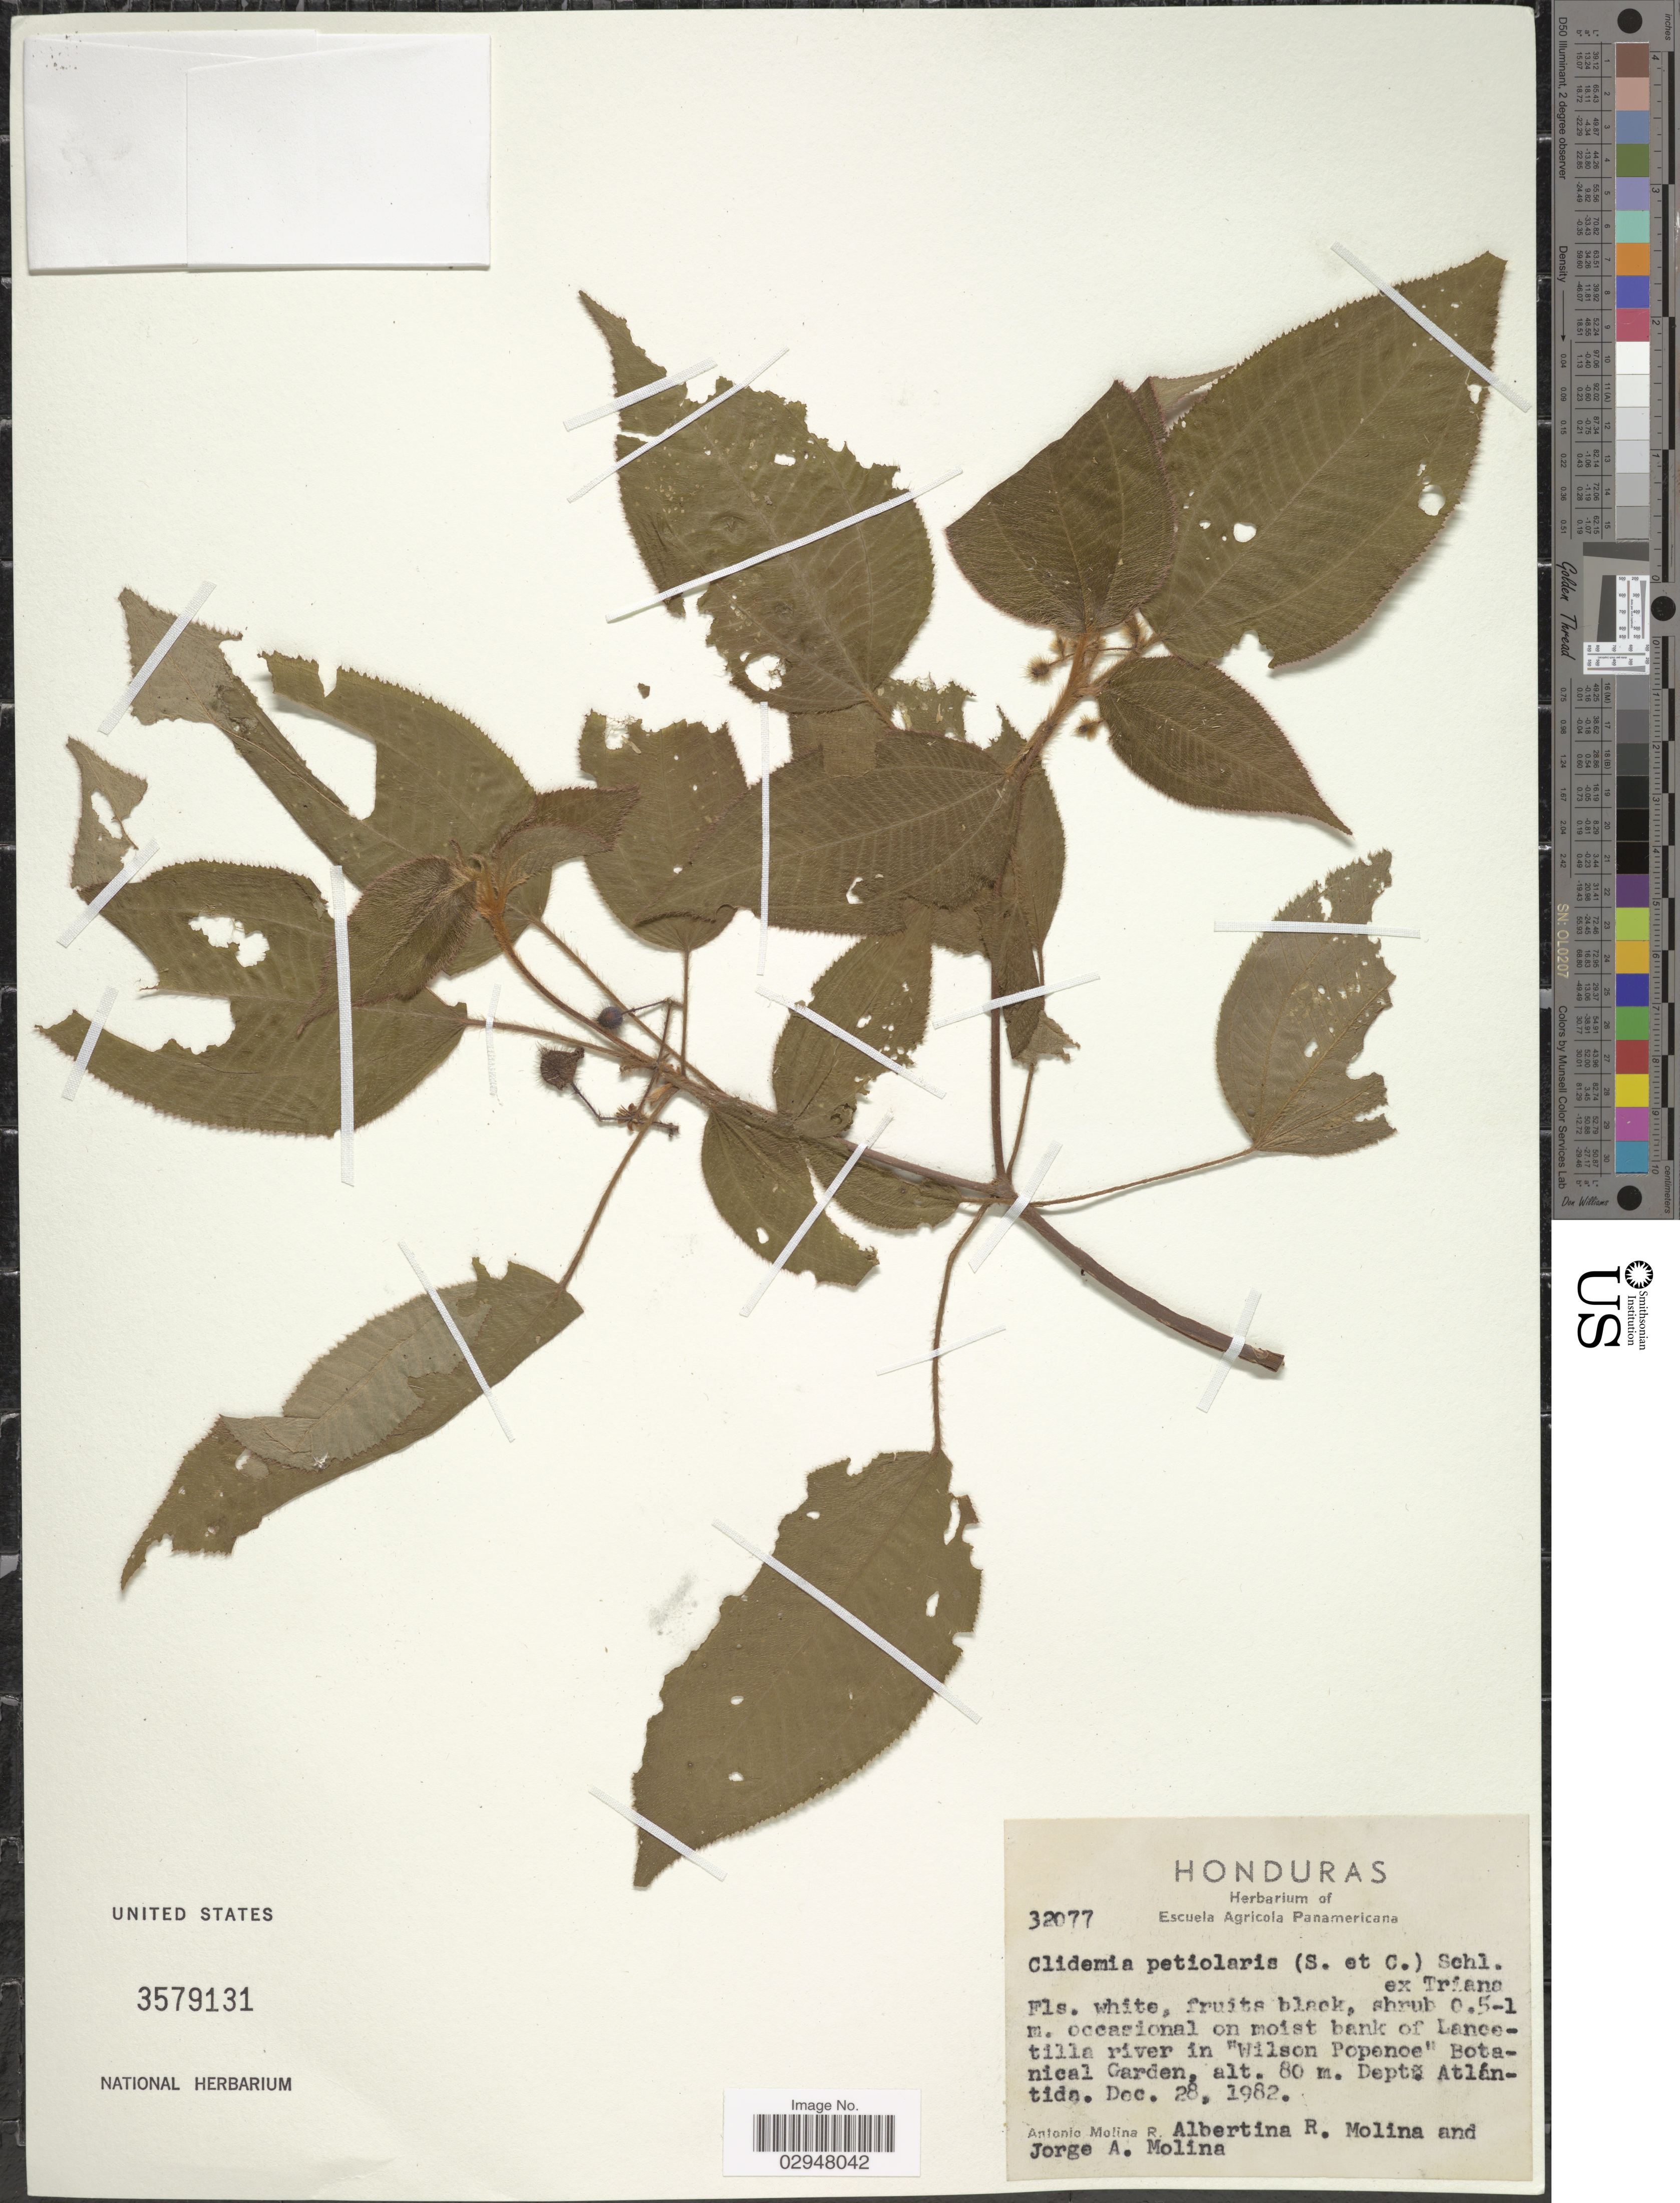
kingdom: Plantae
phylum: Tracheophyta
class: Magnoliopsida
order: Myrtales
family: Melastomataceae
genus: Clidemia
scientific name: Clidemia petiolaris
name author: (Schltdl. & Cham.) Schltdl. ex Triana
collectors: A. Molina R., A. R. Molina & J. A. Molina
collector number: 32077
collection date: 1982-12-28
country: Honduras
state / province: Atlántida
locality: Occasional on moist bank of Lancetilla river in "Wilson Popenoe" Botanical Garden, Depto. Atlántida.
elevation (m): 80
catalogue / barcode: US 3579131